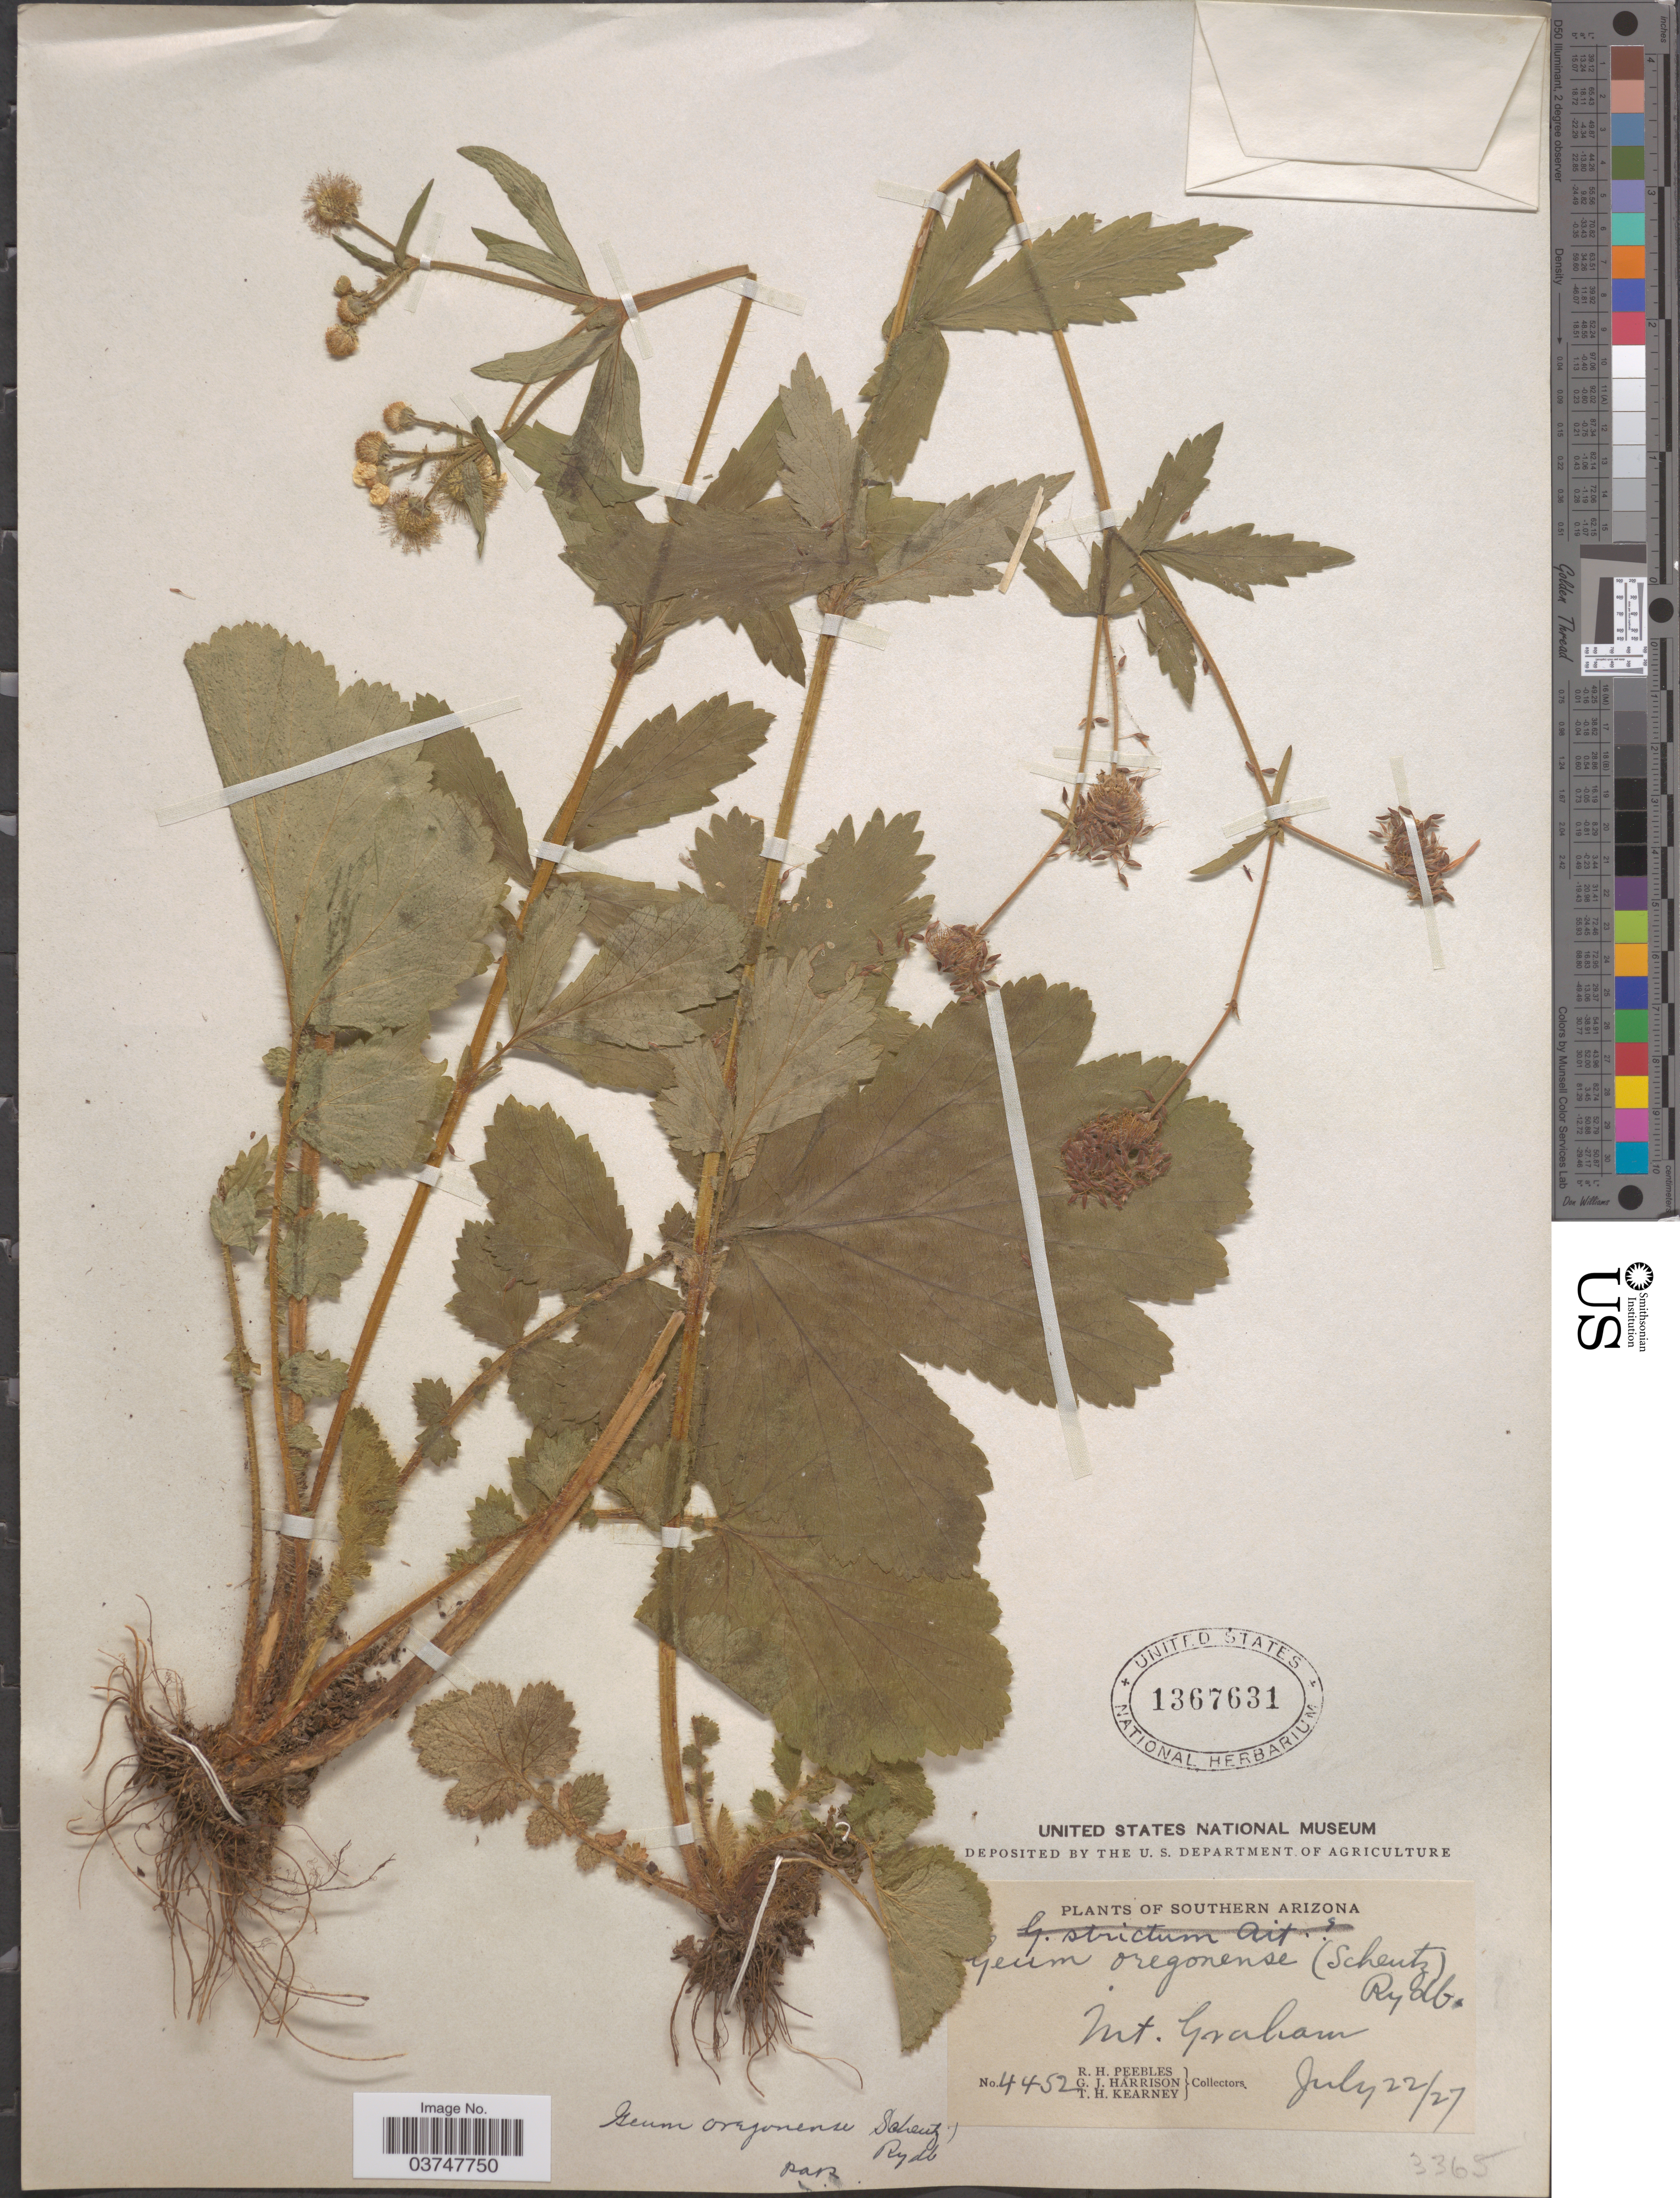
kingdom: Plantae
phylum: Tracheophyta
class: Magnoliopsida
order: Rosales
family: Rosaceae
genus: Geum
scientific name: Geum macrophyllum var. perincisum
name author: (Rydb.) Raup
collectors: R. H. Peebles, G. J. Harrison & T. H. Kearney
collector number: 4452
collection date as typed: Transcribed d/m/y: 22/7/27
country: United States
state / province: Arizona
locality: Southern Arizona. Mt. Graham.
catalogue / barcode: US 1367631